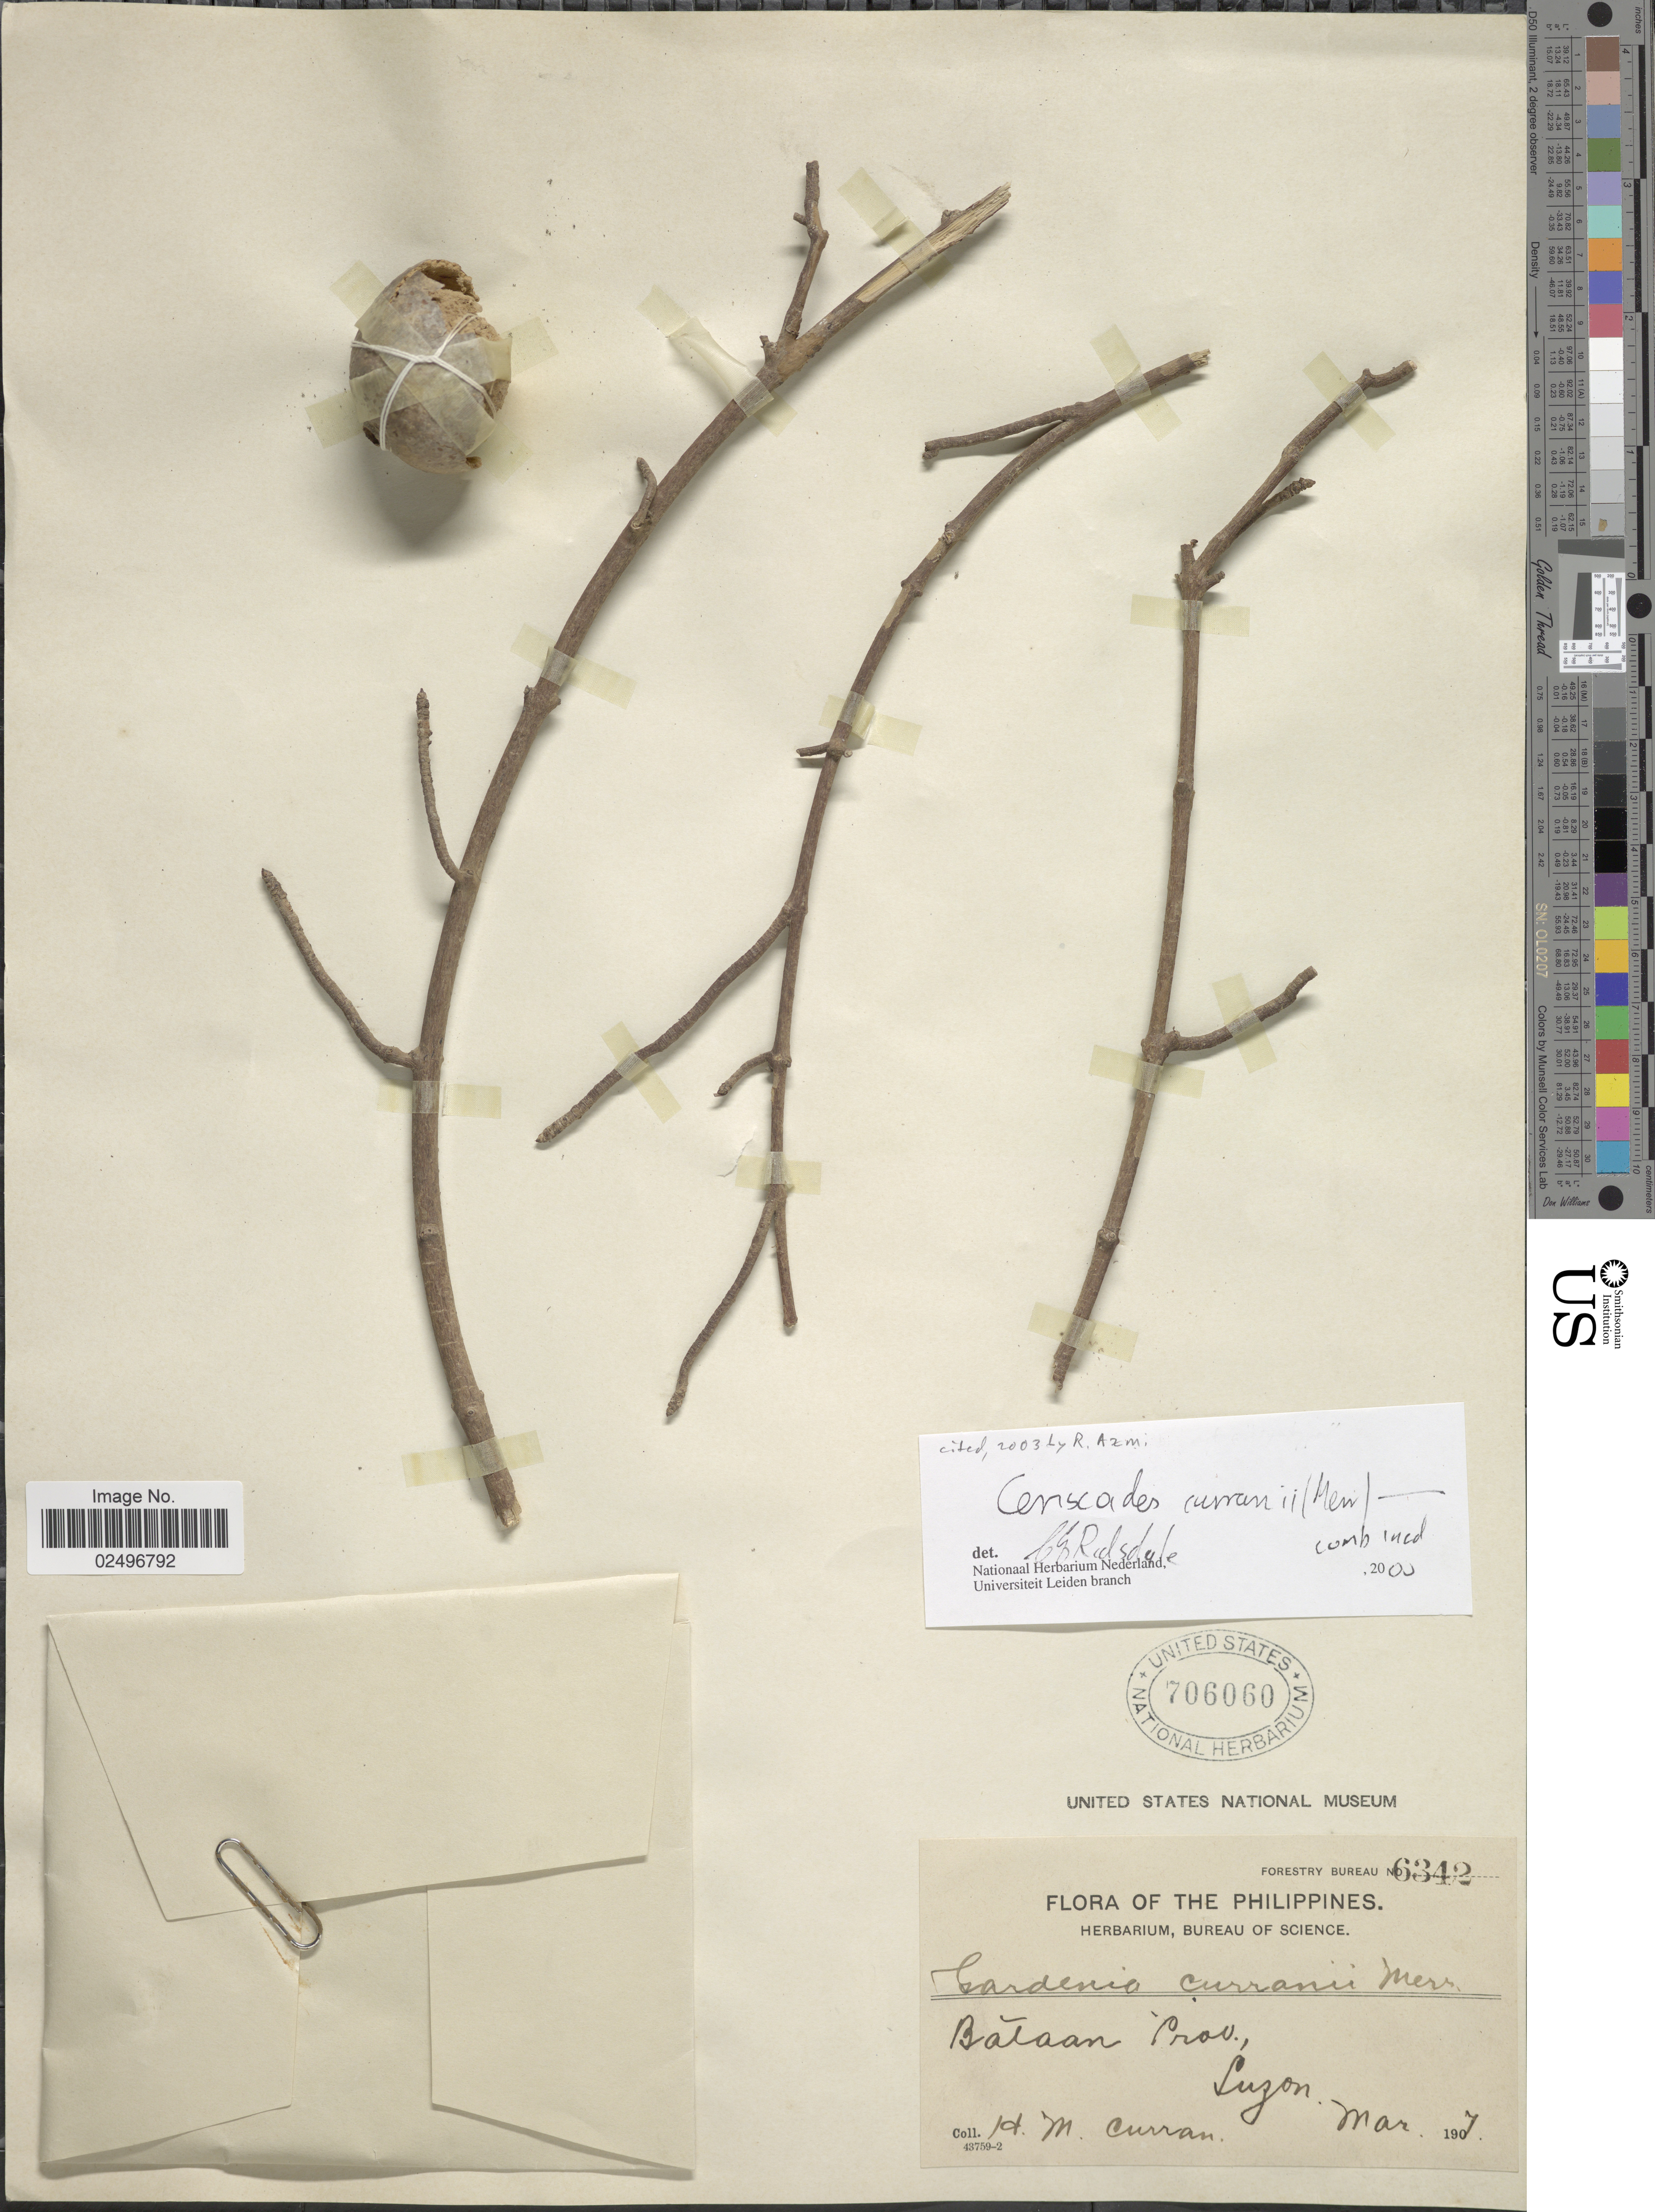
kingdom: Plantae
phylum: Tracheophyta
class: Magnoliopsida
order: Gentianales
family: Rubiaceae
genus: Ceriscoides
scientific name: Ceriscoides curranii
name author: (Merr.) Tirveng.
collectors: H. M. Curran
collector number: Forestry Bureau 6342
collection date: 1907-03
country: Philippines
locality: Bataan Prov., Luzon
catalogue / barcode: US 706060